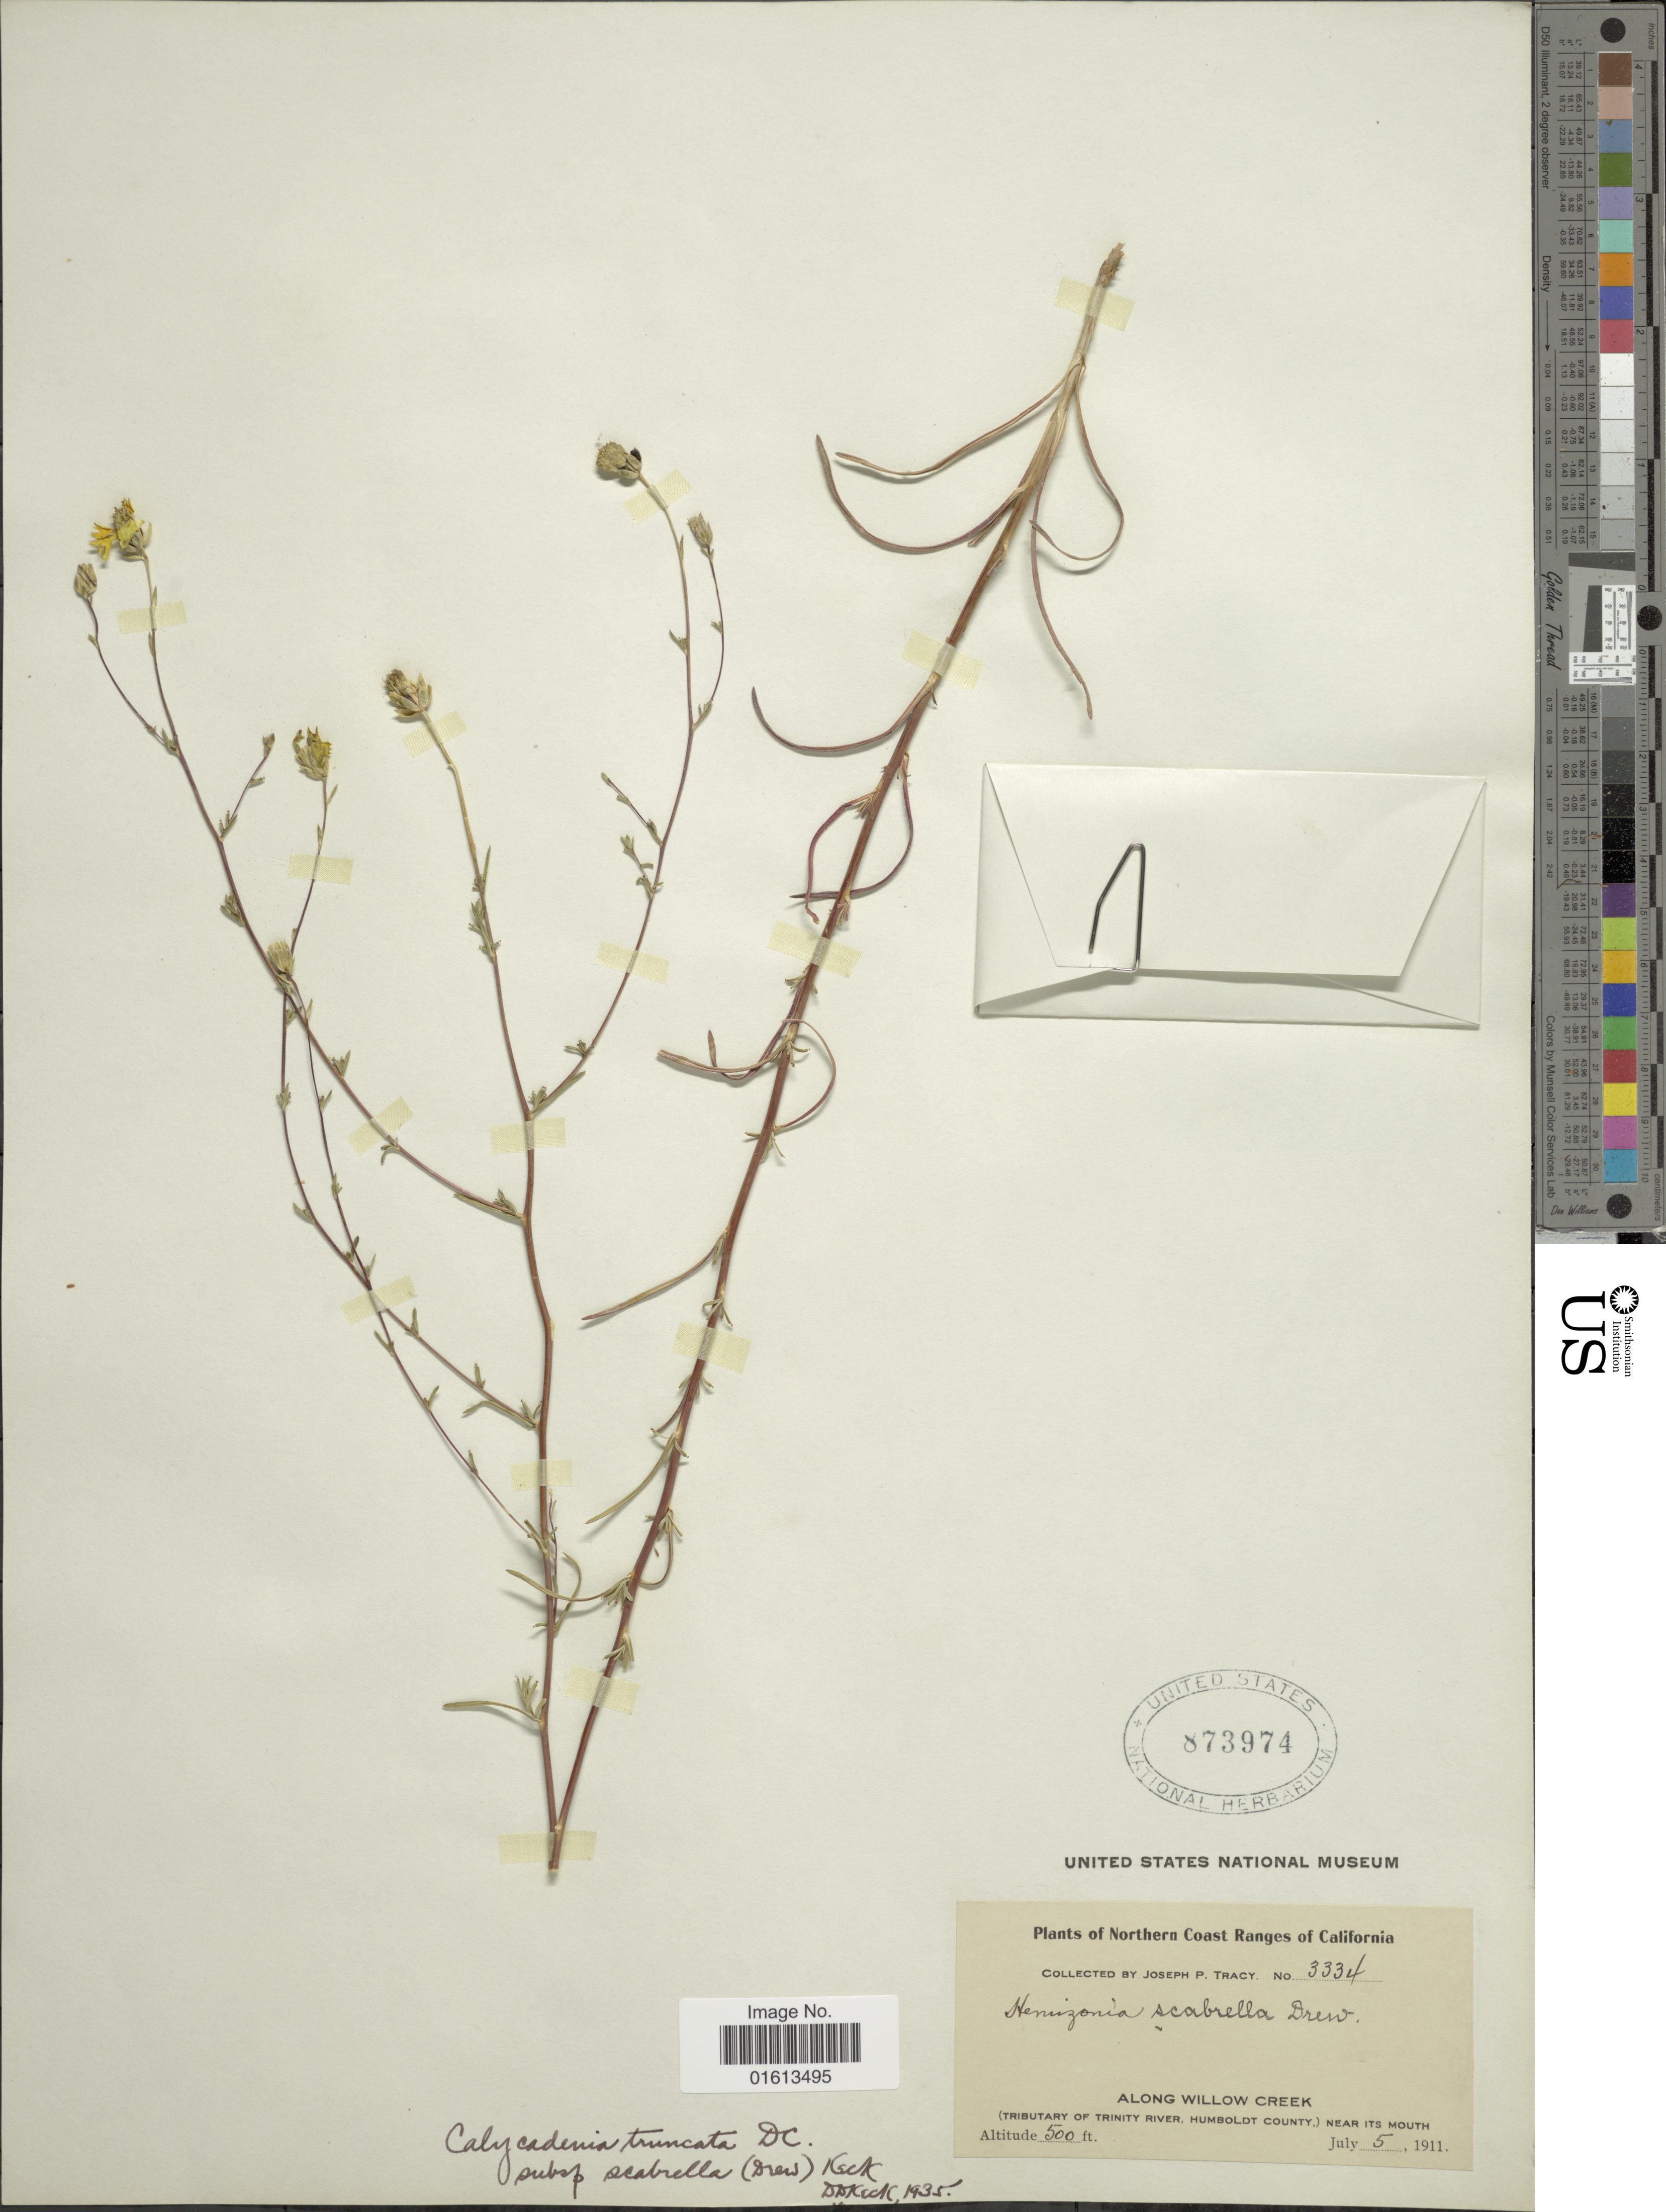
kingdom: Plantae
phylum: Tracheophyta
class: Magnoliopsida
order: Asterales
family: Asteraceae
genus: Calycadenia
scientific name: Calycadenia truncata subsp. scabrella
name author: (Drew) D.D. Keck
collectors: J. Tracy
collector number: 3334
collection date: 1911-07-06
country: United States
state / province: California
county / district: Humboldt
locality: Northern Coast Ranges of California, along Willow Creek (Tributary of Trinity River, Humboldt County), near its Mouth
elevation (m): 152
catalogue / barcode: US 873974